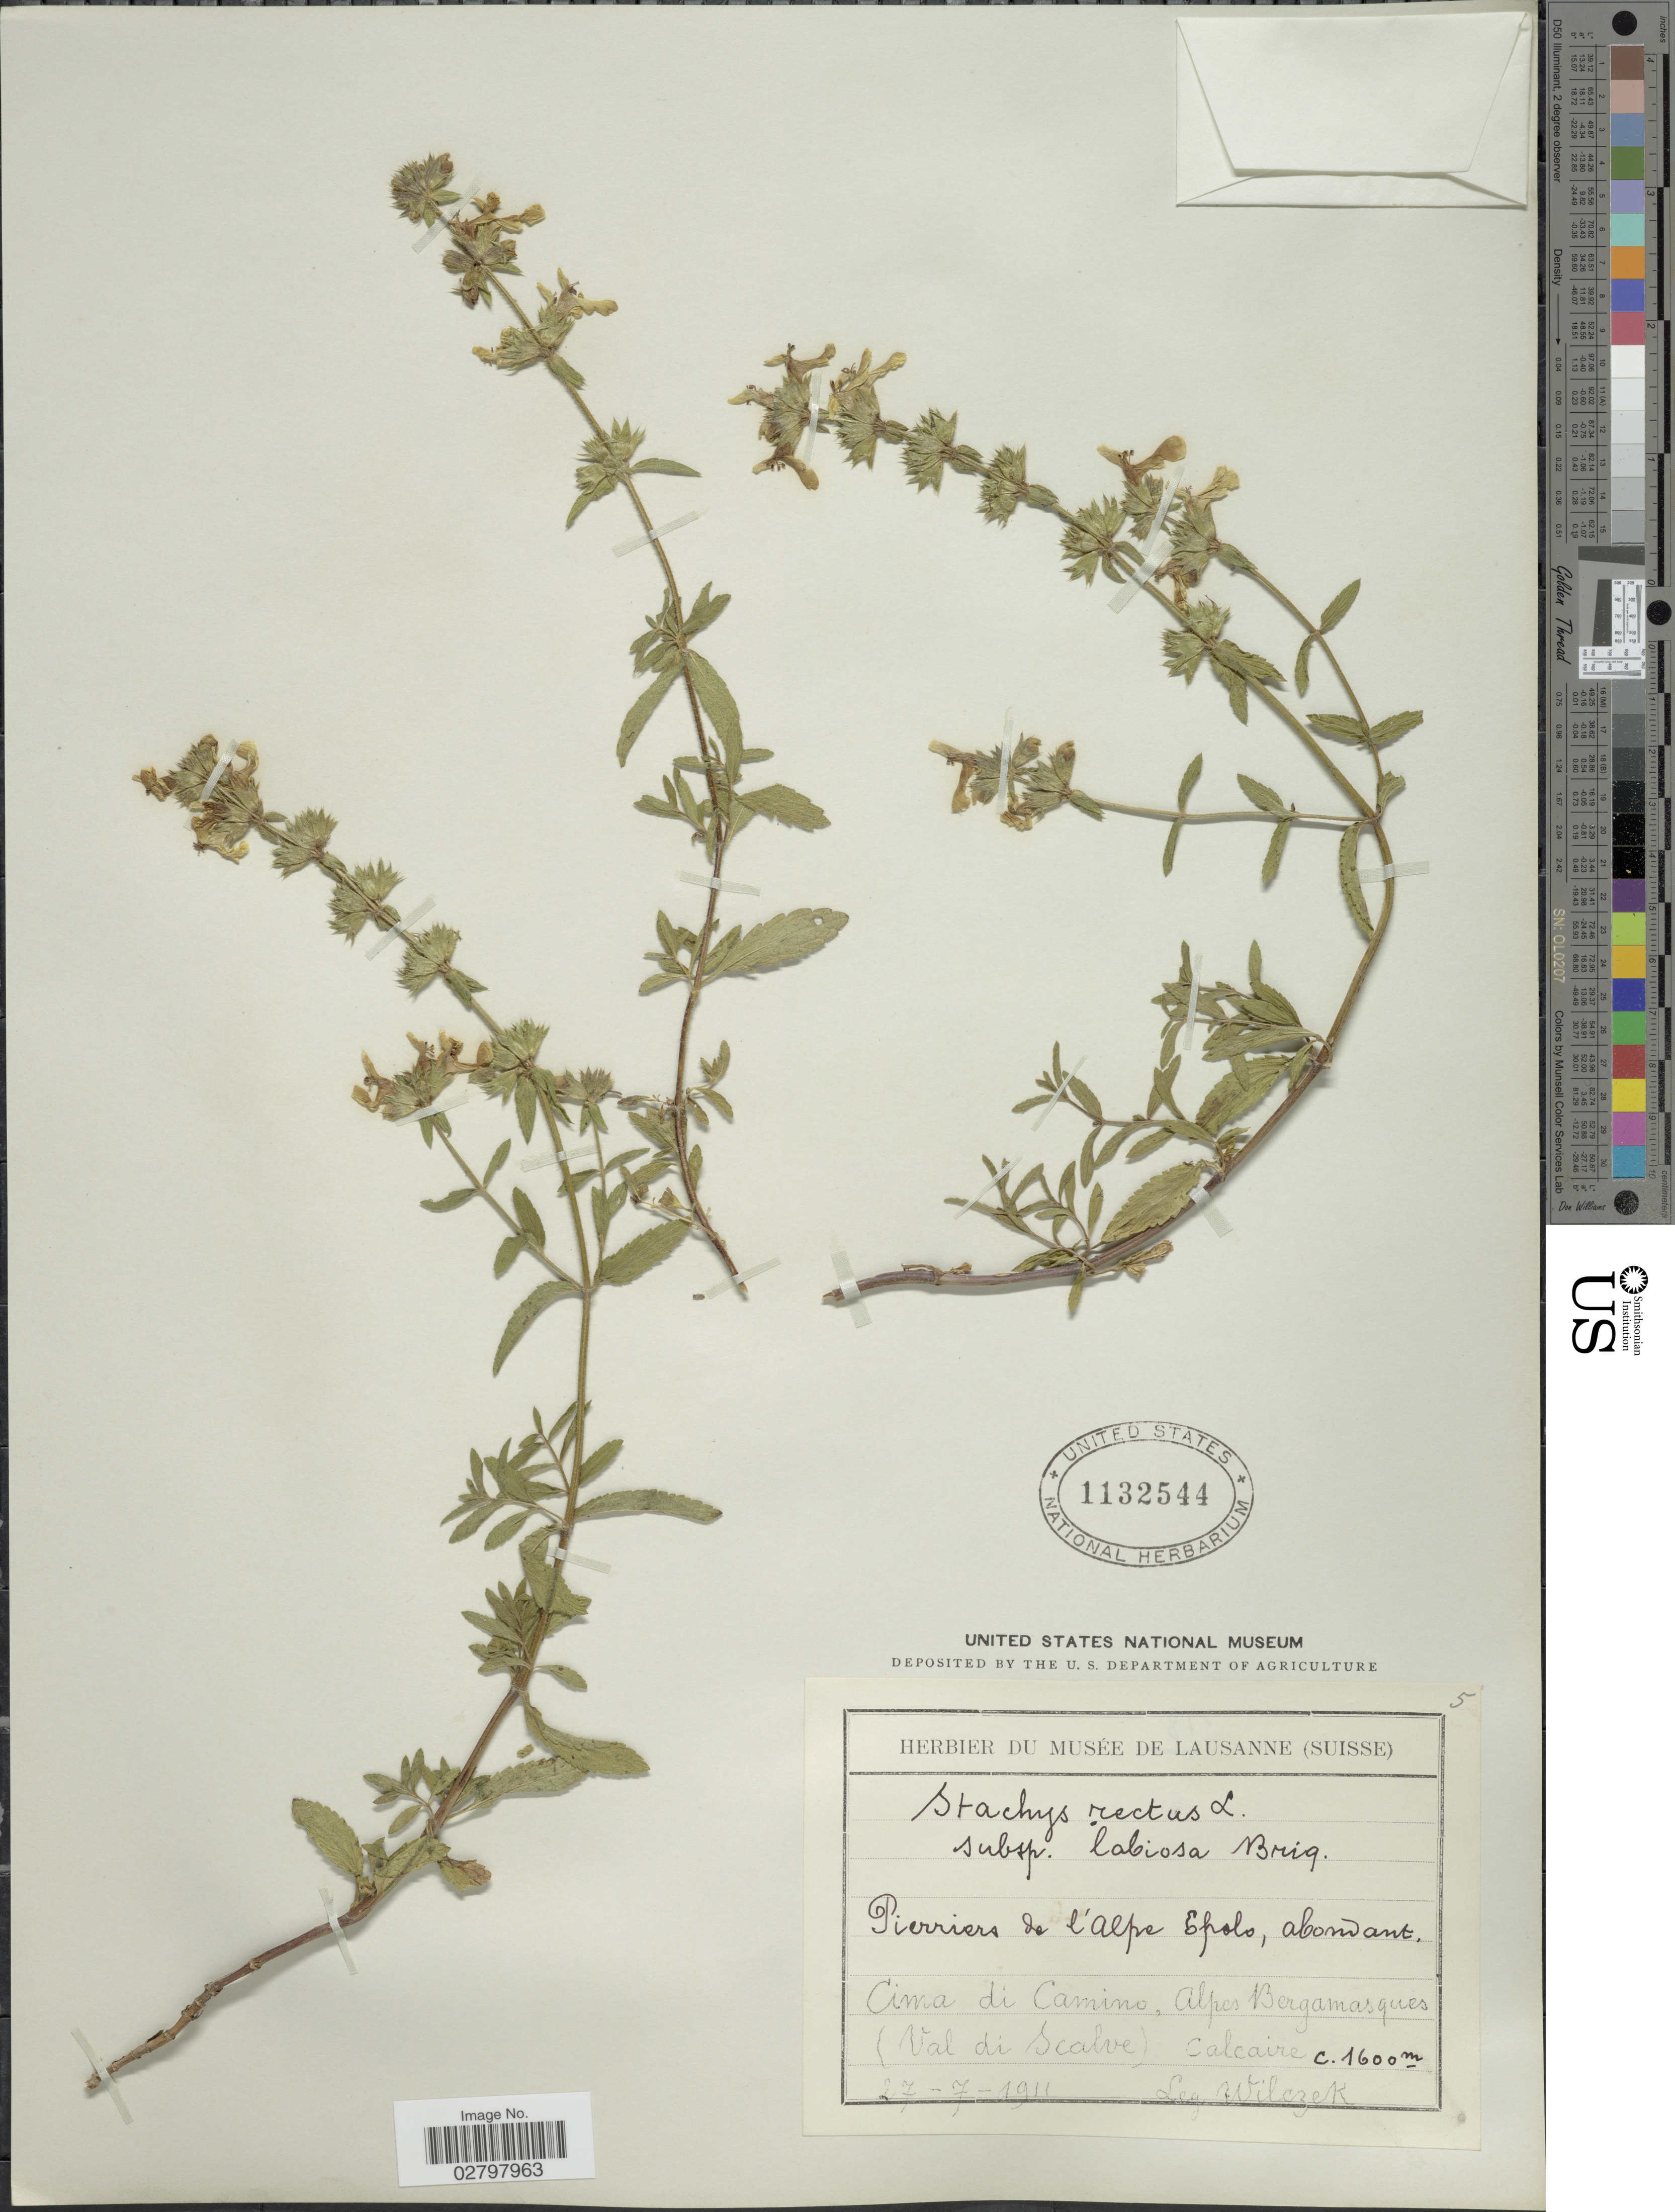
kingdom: Plantae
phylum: Tracheophyta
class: Magnoliopsida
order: Lamiales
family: Lamiaceae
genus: Stachys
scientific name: Stachys recta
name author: L.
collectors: Wilczek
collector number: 5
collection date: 1911-07-27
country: Italy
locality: Pierriers de l'Alpe Epolo, Cima di Camino, Alpes Bergamasques (Val di Scalve).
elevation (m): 1600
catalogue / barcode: US 1132544